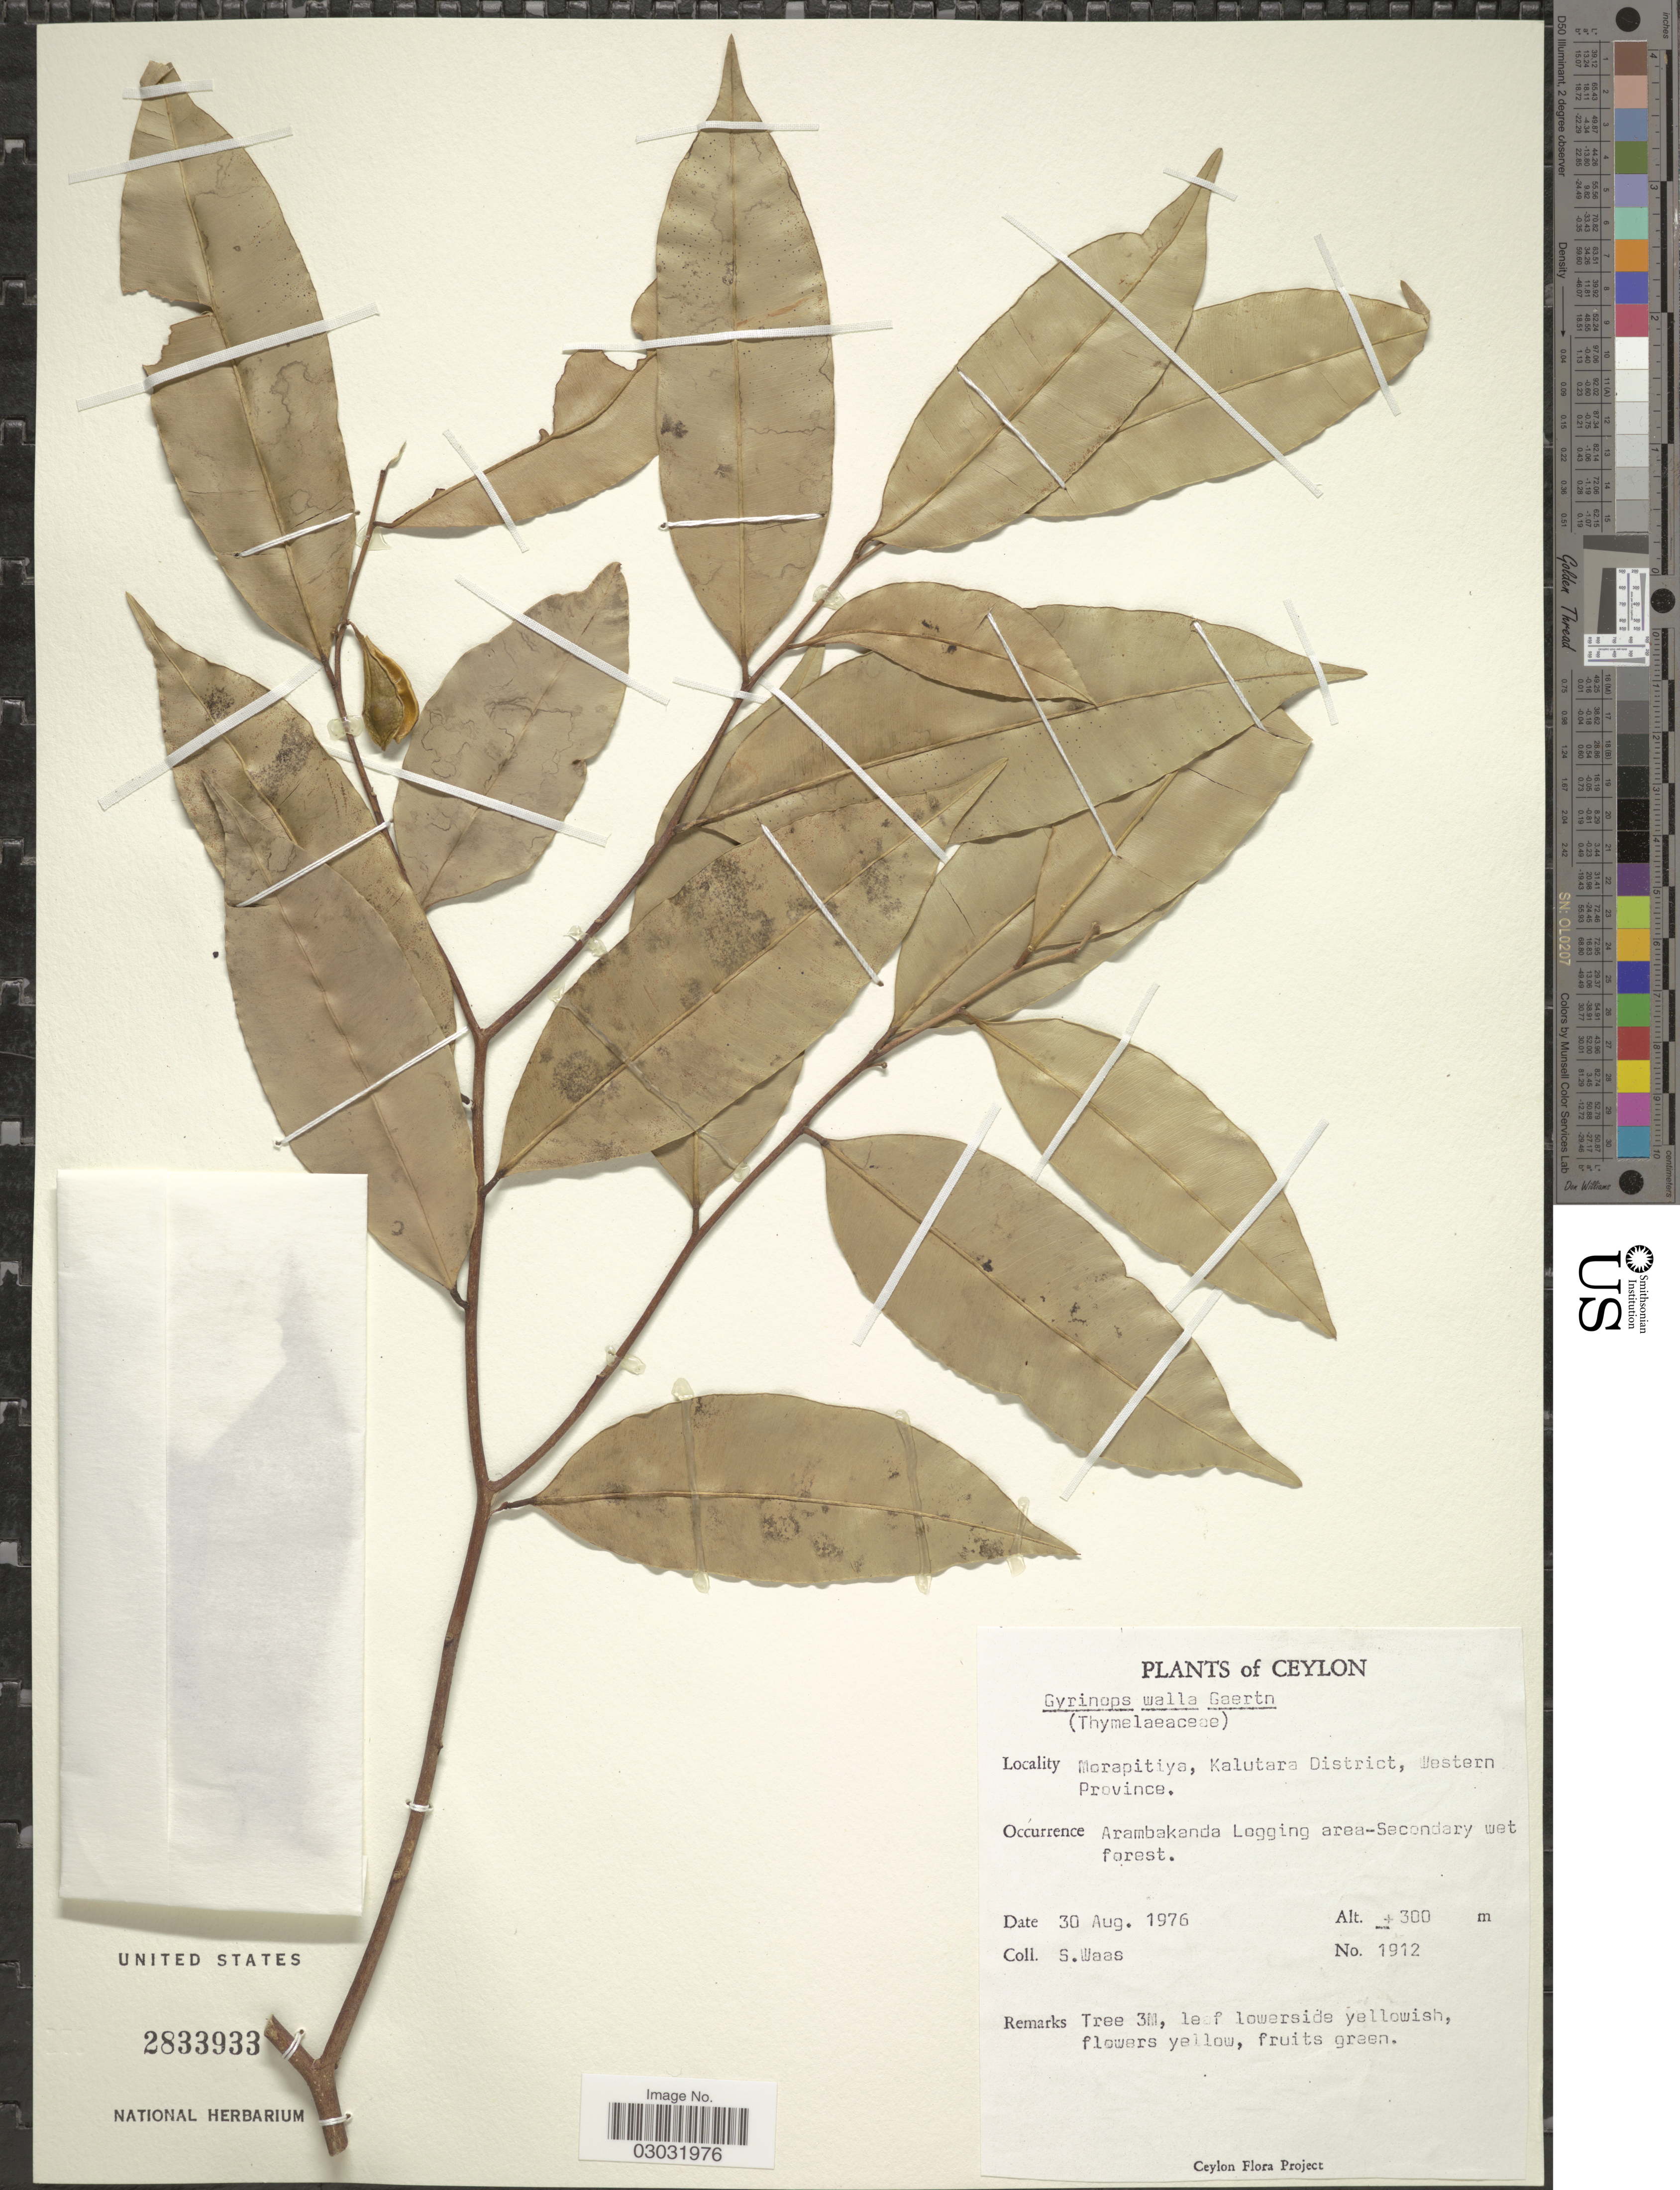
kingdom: Plantae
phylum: Tracheophyta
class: Magnoliopsida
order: Malvales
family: Thymelaeaceae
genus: Gyrinops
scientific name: Gyrinops walla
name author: Gaertn.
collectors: S. Waas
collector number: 1912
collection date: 1976-08-30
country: Sri Lanka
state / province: Western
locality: Ceylon, Morapitiya, Kalutara District, Western Province, Arambakanda Logging area-Secondary wet forest.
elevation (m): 300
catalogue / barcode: US 2833933